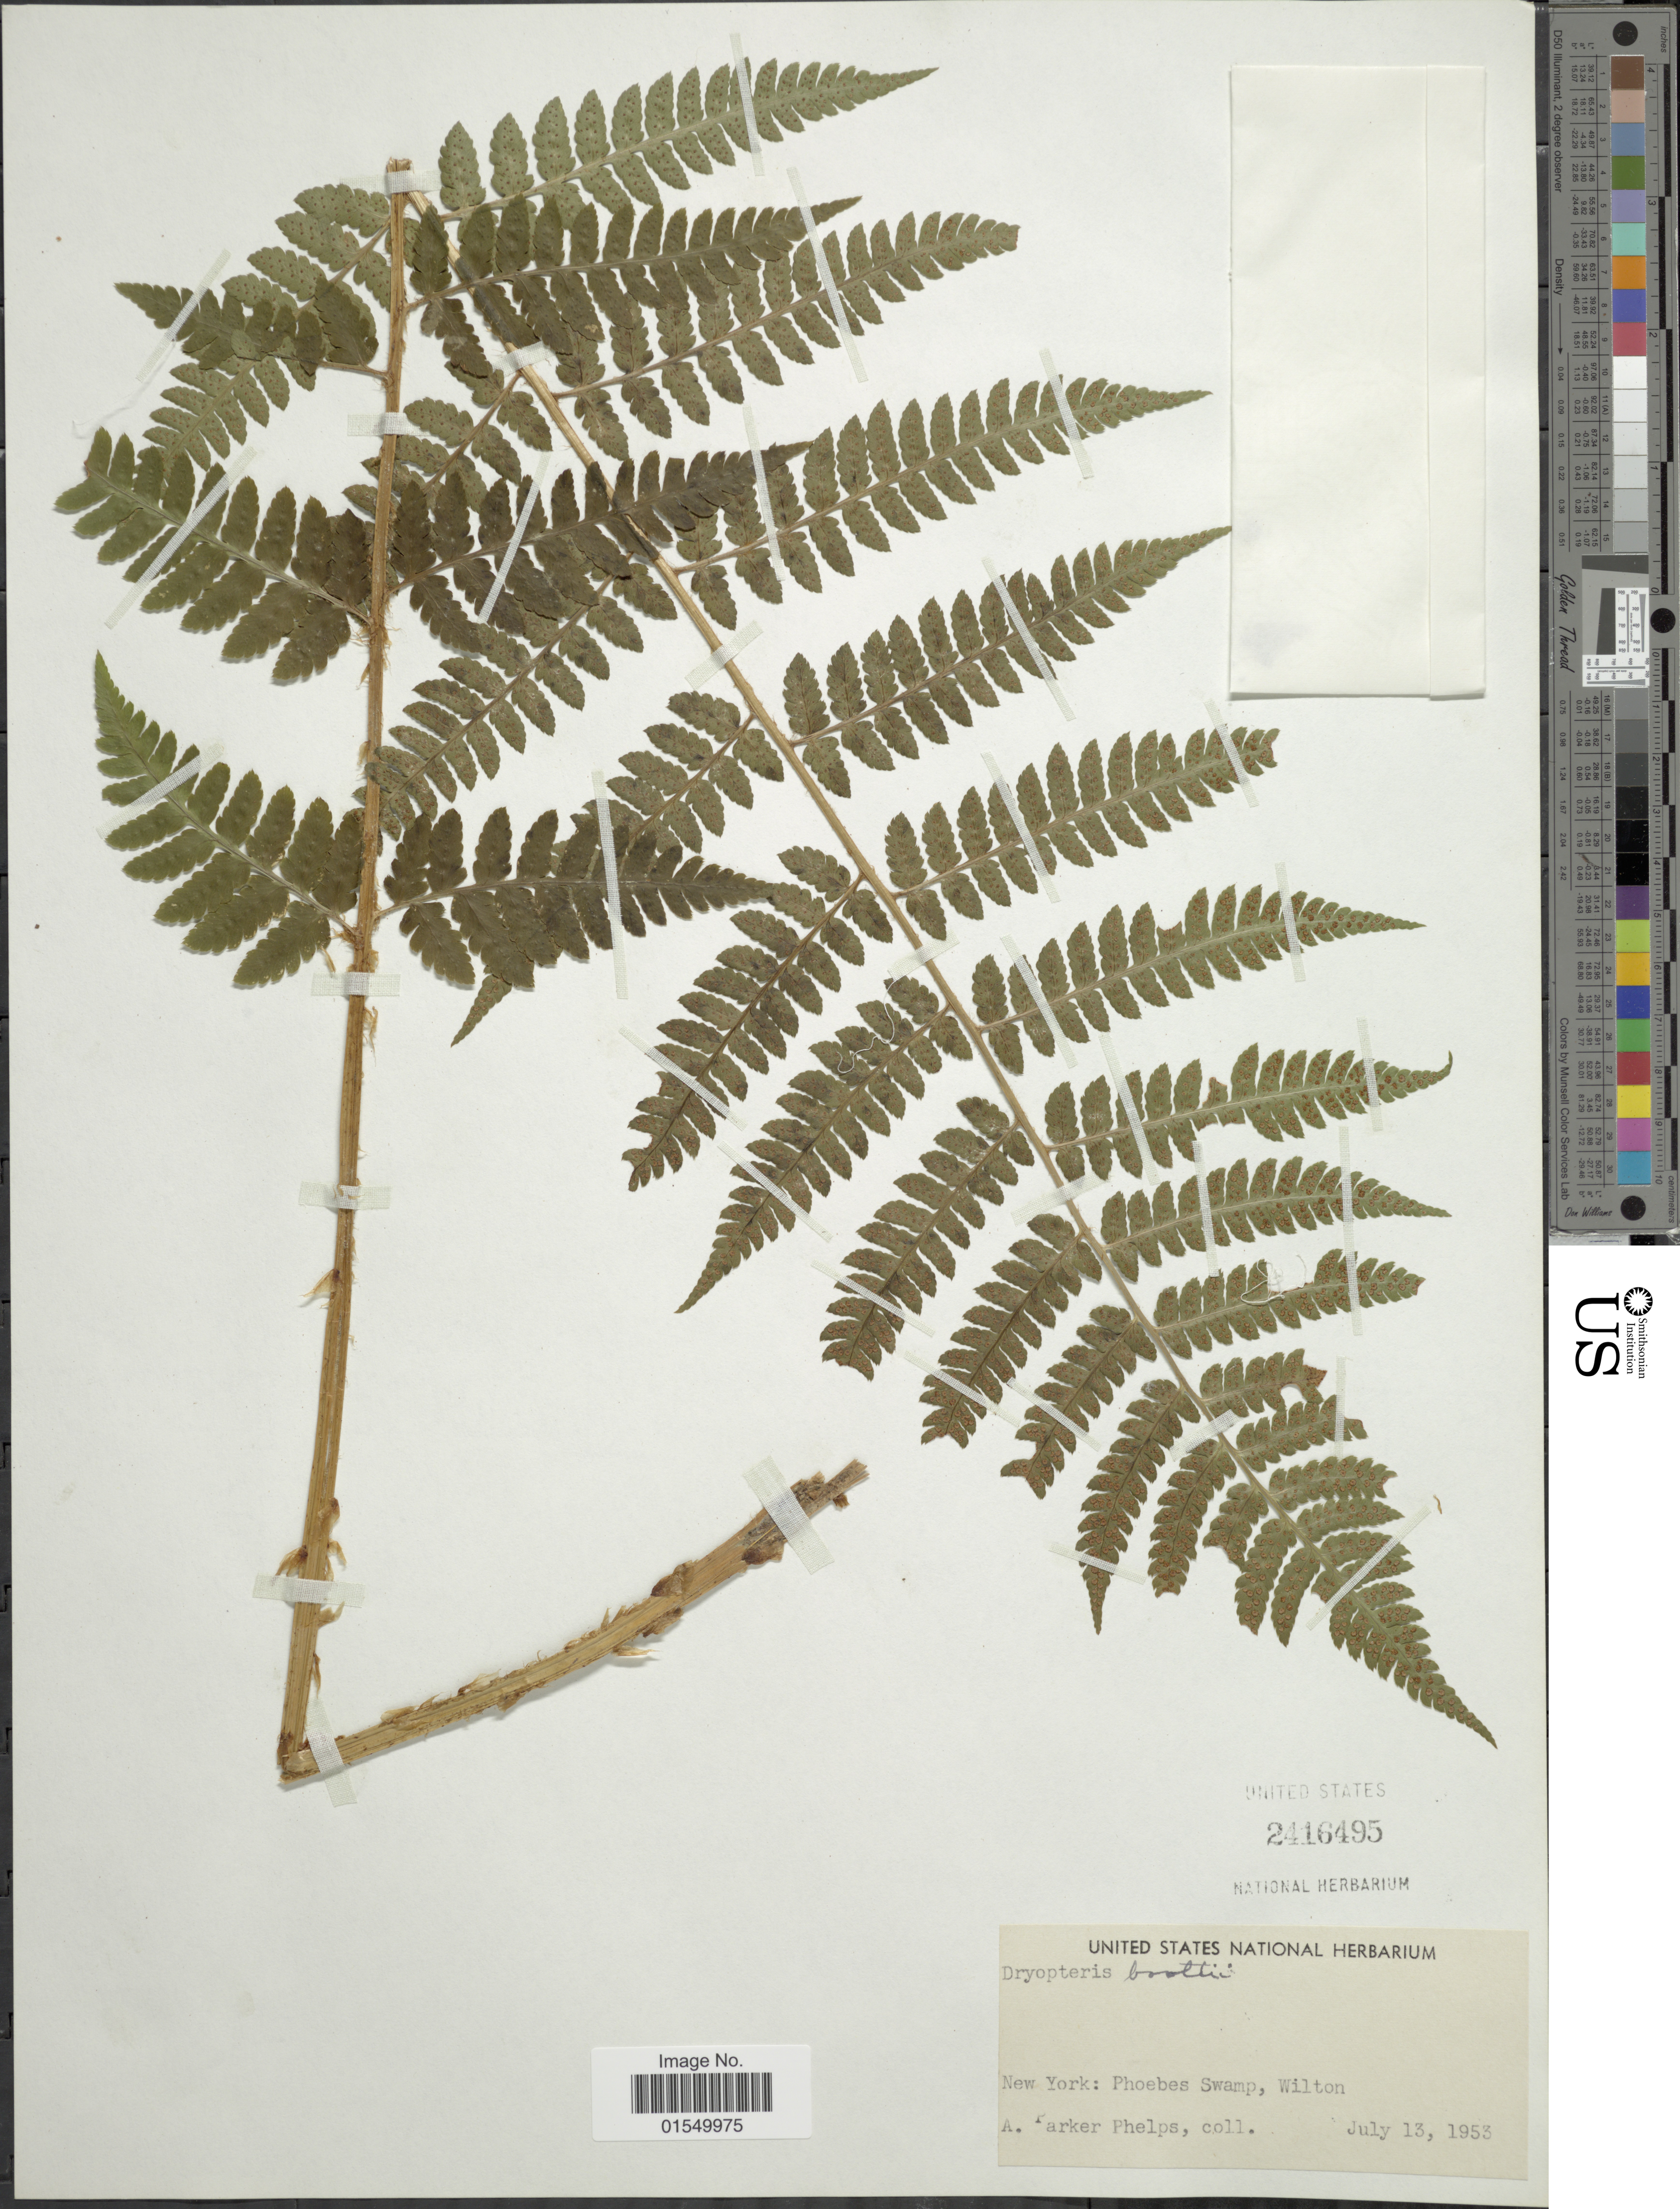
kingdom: Plantae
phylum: Tracheophyta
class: Polypodiopsida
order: Polypodiales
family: Dryopteridaceae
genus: Dryopteris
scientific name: Dryopteris x boottii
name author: Underw.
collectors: A. Phelps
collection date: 1953-07-13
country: United States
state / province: New York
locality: New York: Phoebes Swamp, Wilton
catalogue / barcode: US 2416495